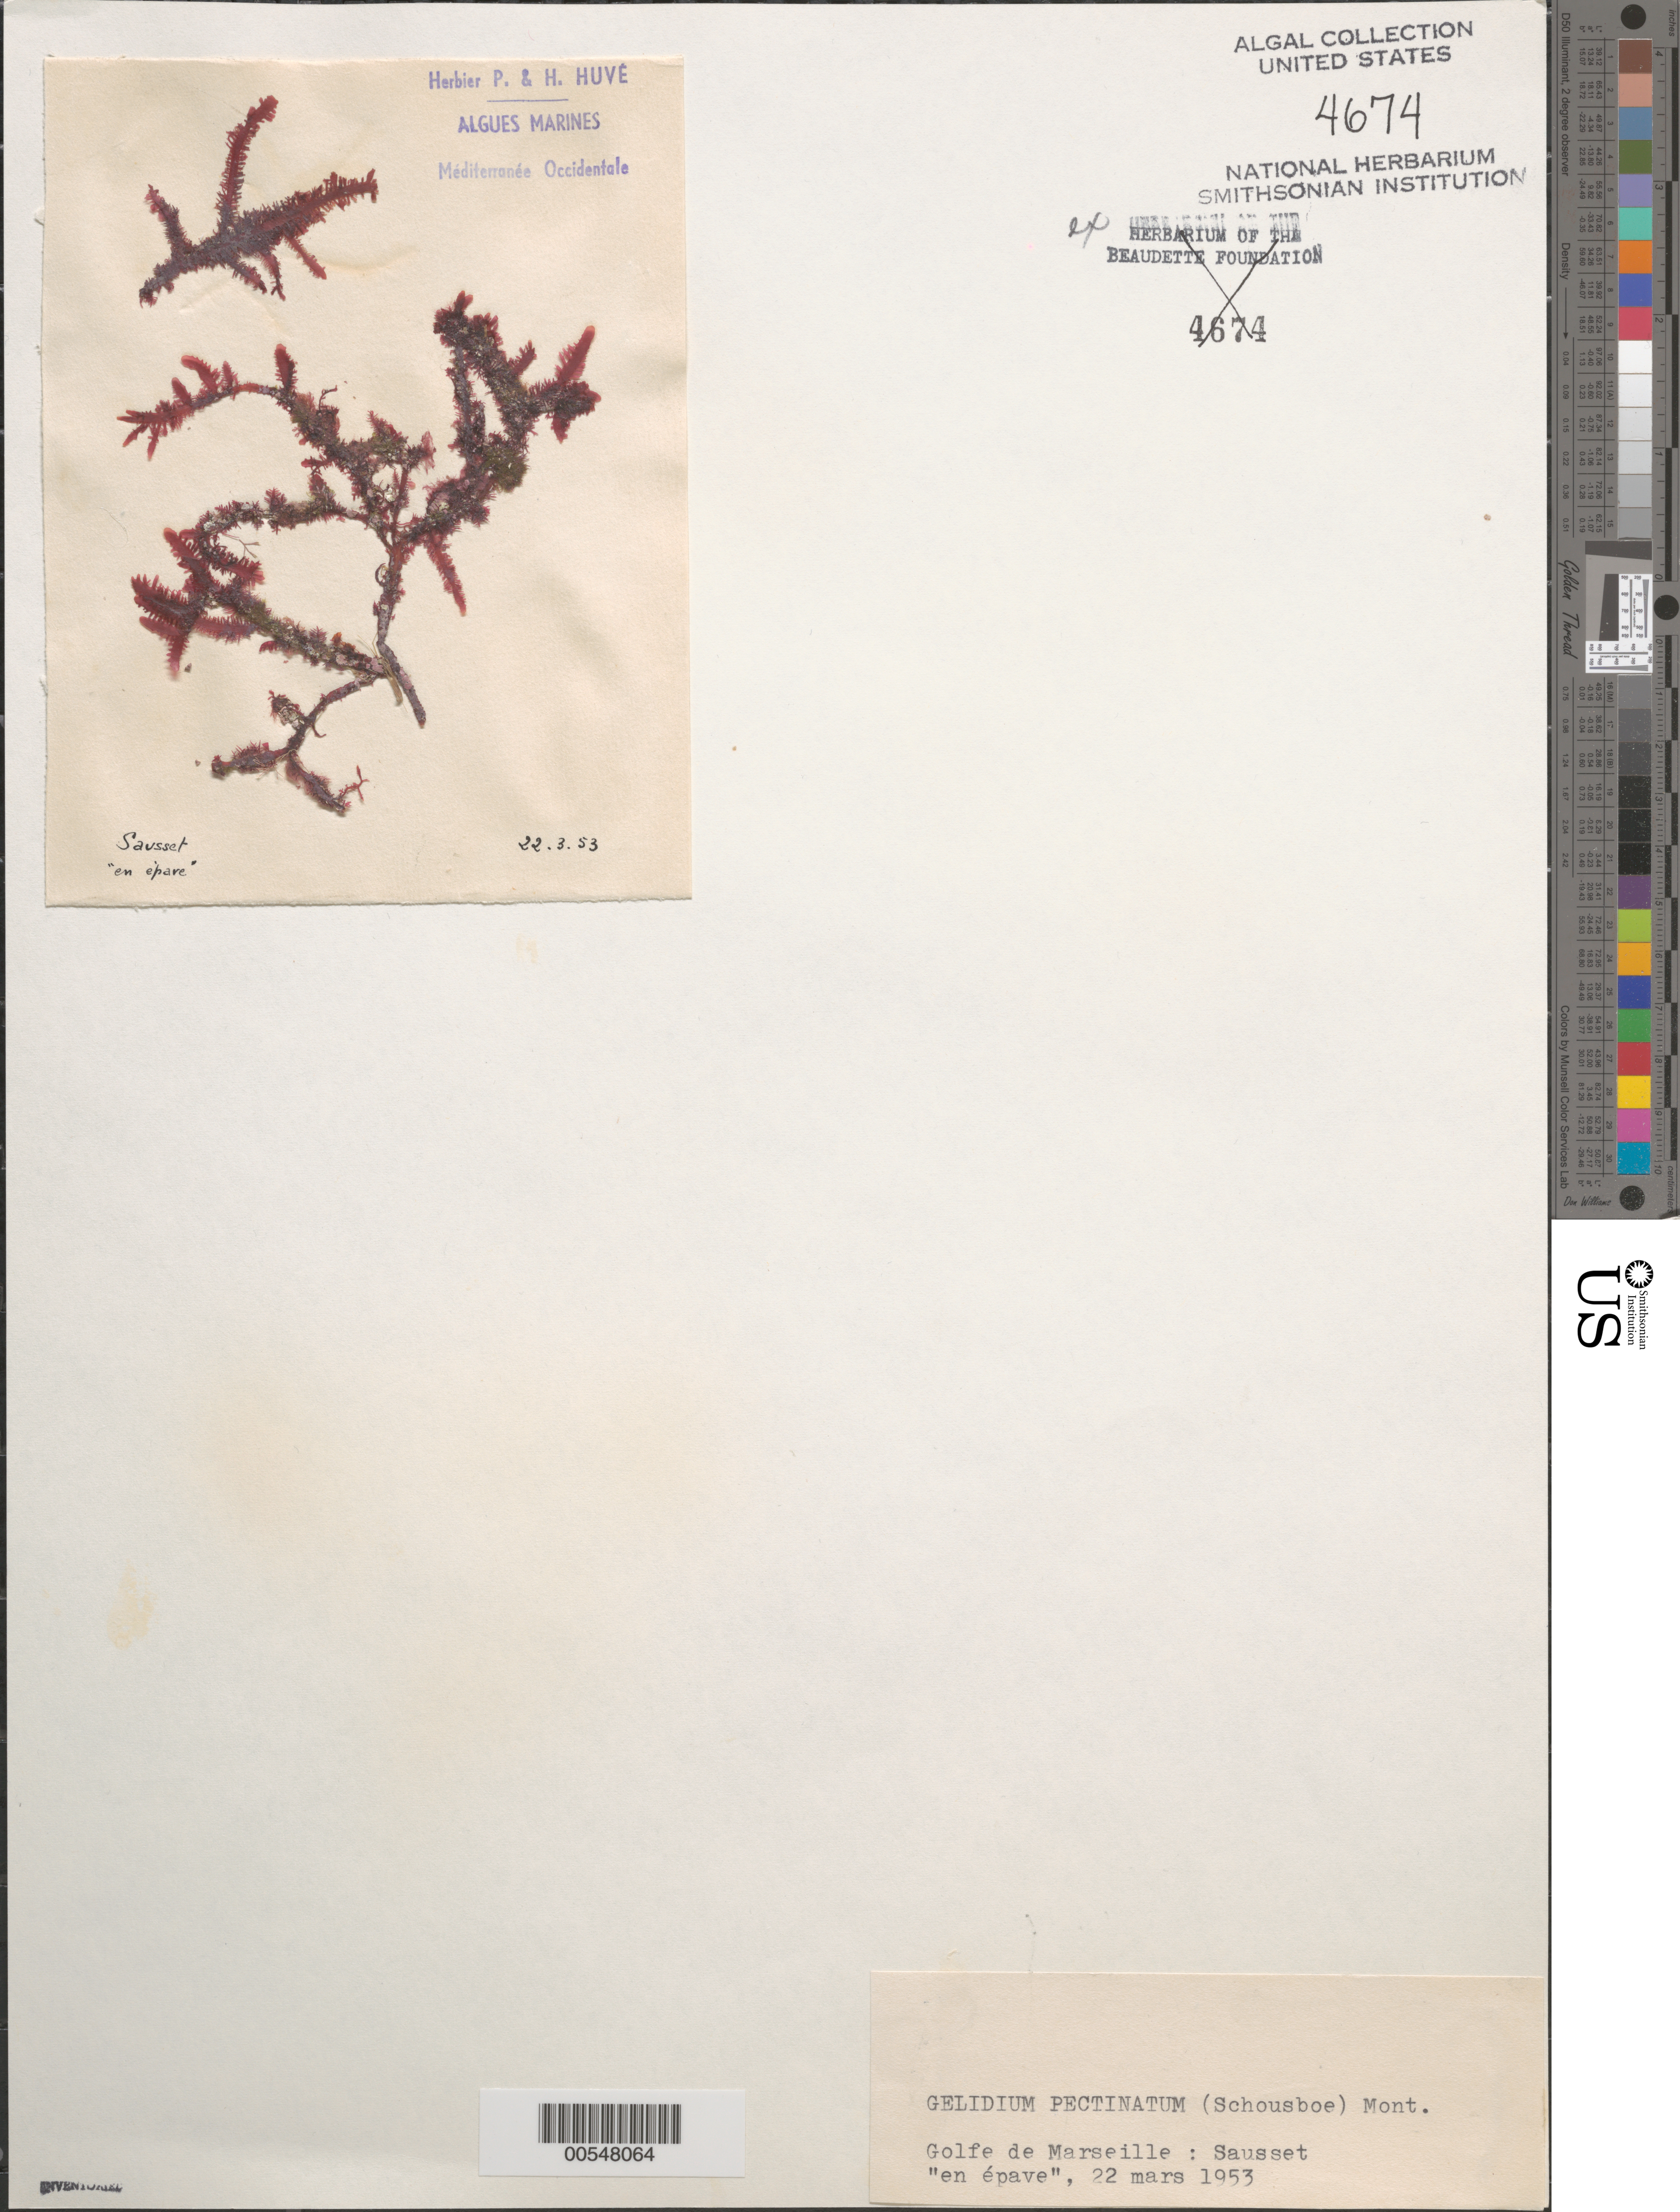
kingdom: Plantae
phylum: Rhodophyta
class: Florideophyceae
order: Gelidiales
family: Gelidiaceae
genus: Gelidium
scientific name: Gelidium pectinatum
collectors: P. Huve & H. Huve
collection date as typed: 22 Mar 1953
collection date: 1953-03-22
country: France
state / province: Provence-Alpes-Côte d'Azur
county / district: Bouches-Du-Rhône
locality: Sausset, Golfe de Marseille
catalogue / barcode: US 4674